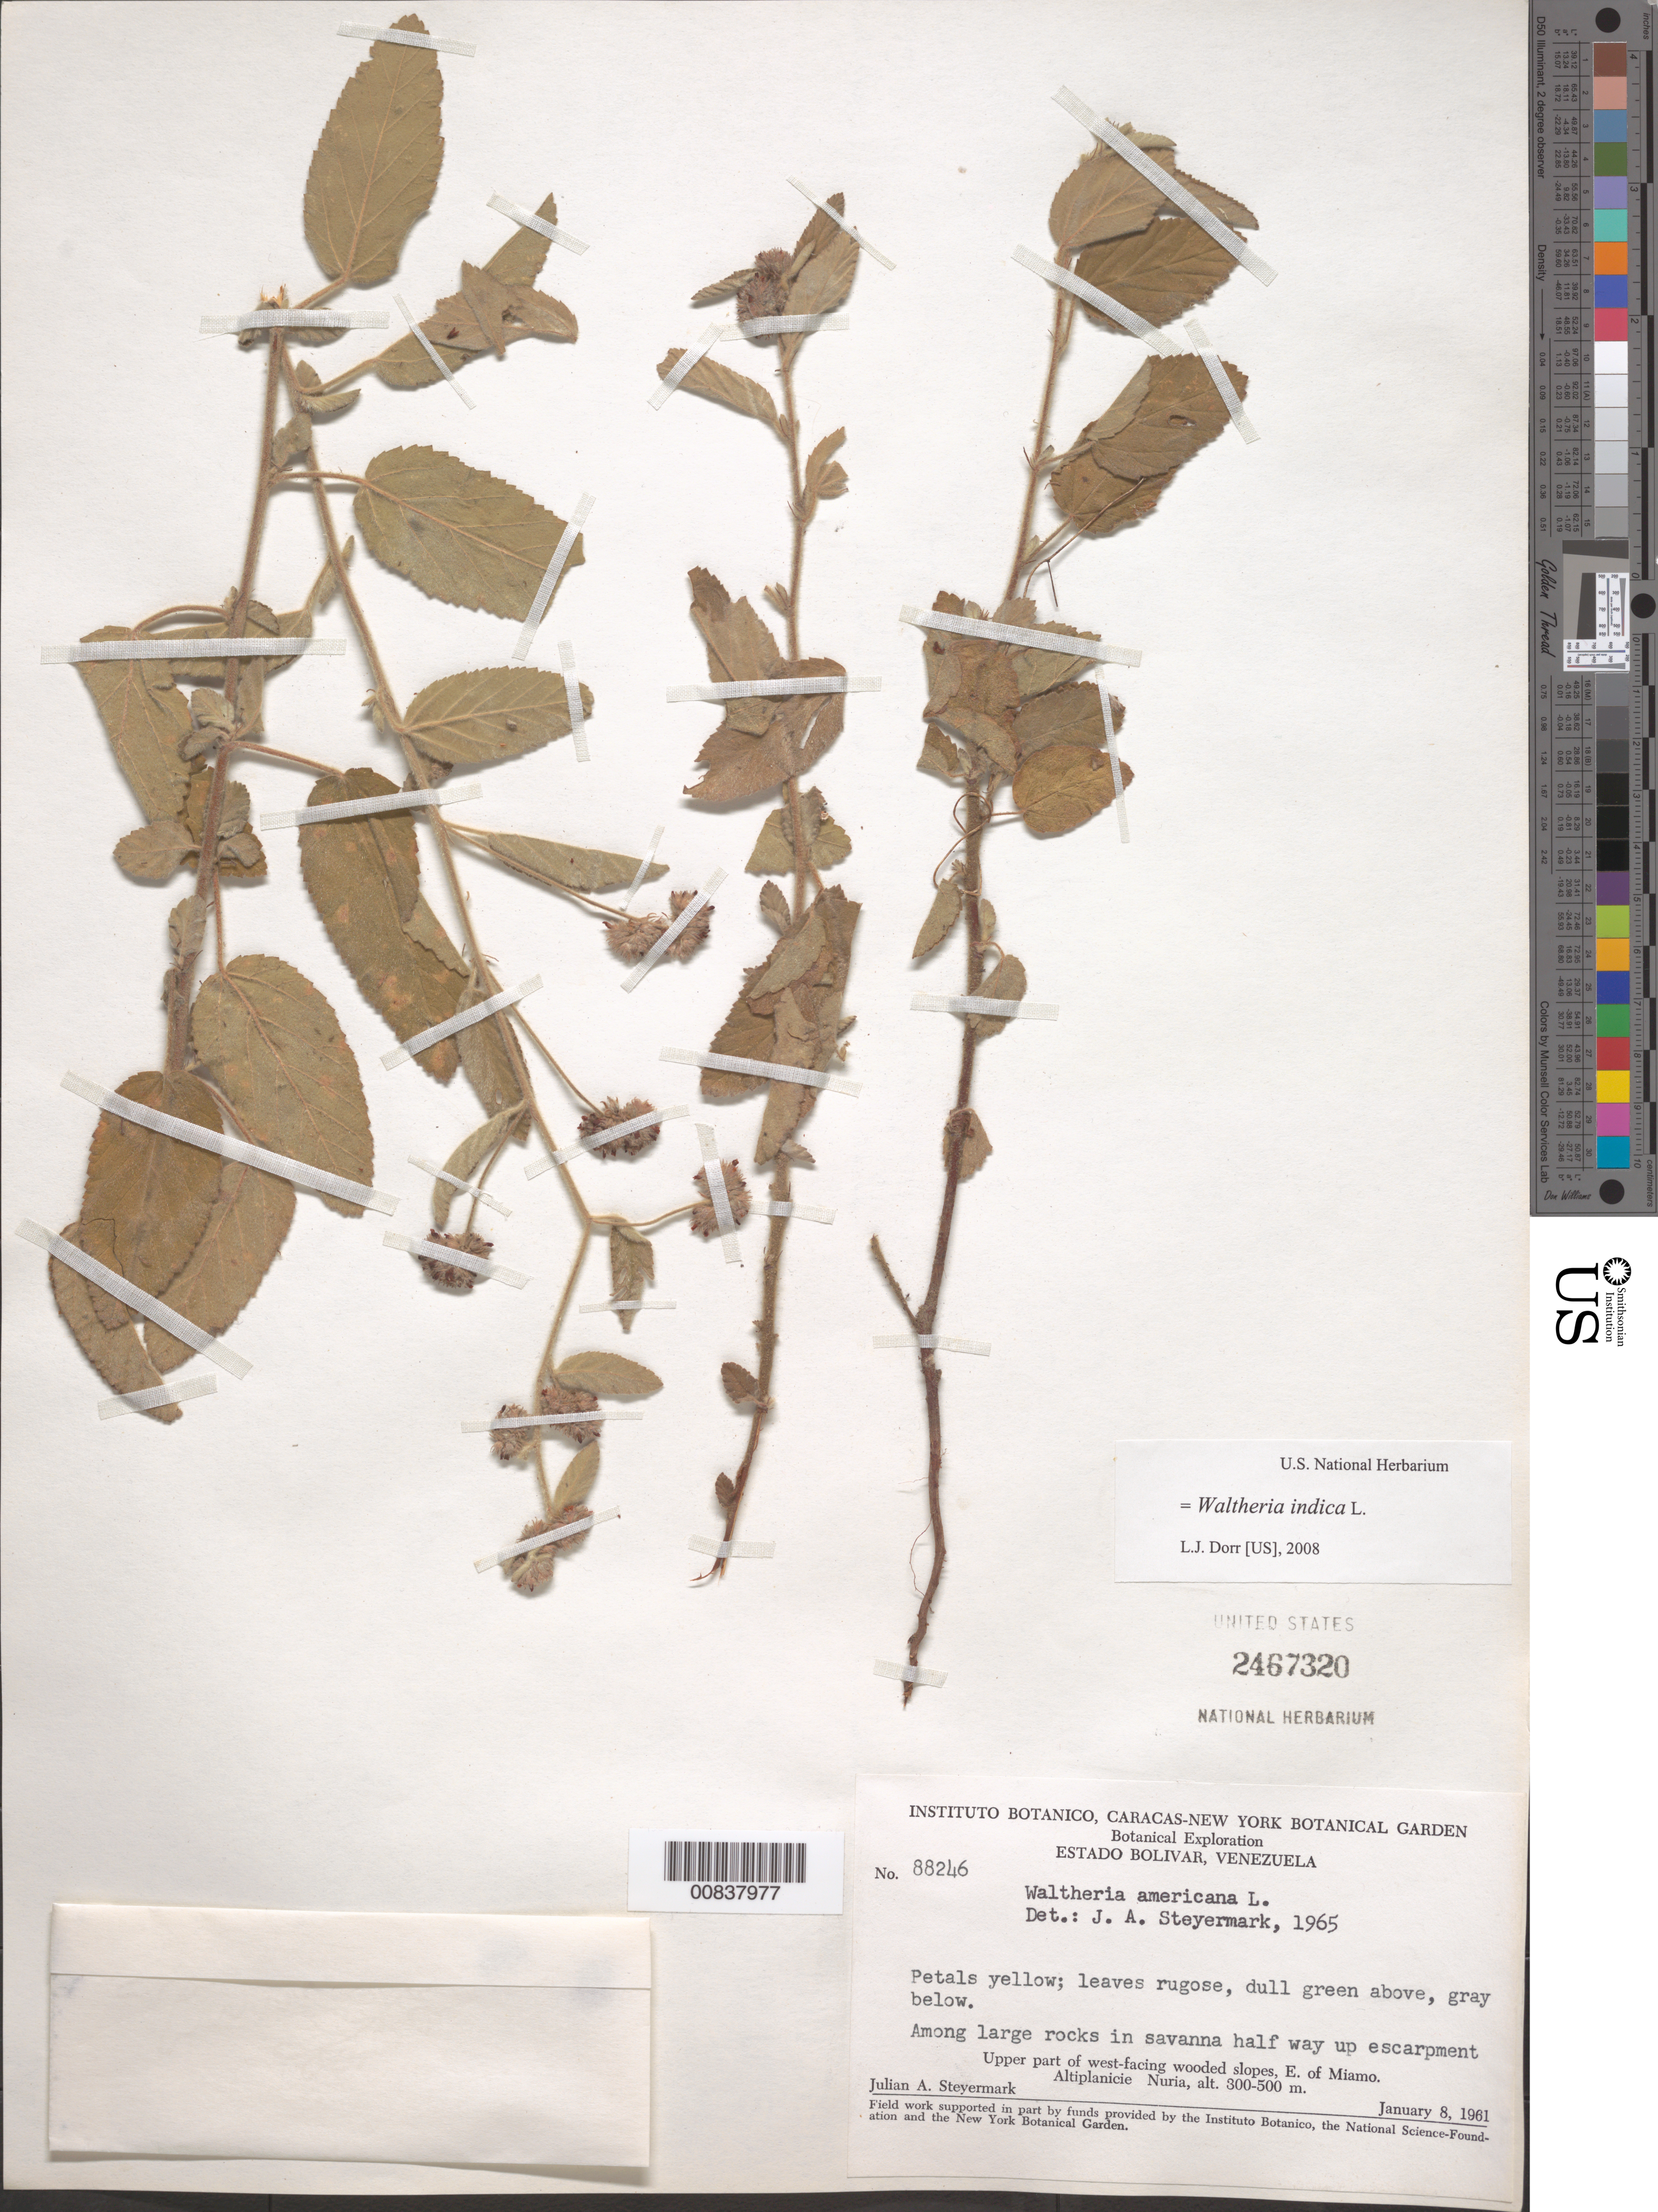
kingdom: Plantae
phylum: Tracheophyta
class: Magnoliopsida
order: Malvales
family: Malvaceae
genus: Waltheria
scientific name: Waltheria indica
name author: L.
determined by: Dorr, L. J., (BOT), Smithsonian Institution - National Museum of Natural History (UNITED STATES)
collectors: J. Steyermark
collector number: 88246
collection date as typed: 8-Jan-61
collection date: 1961-01-08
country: Venezuela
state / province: Bolívar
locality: Altiplanicie de Nuria, E of Miamo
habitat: Among rocks in savanna half way up escarpment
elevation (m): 300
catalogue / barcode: US 2467320